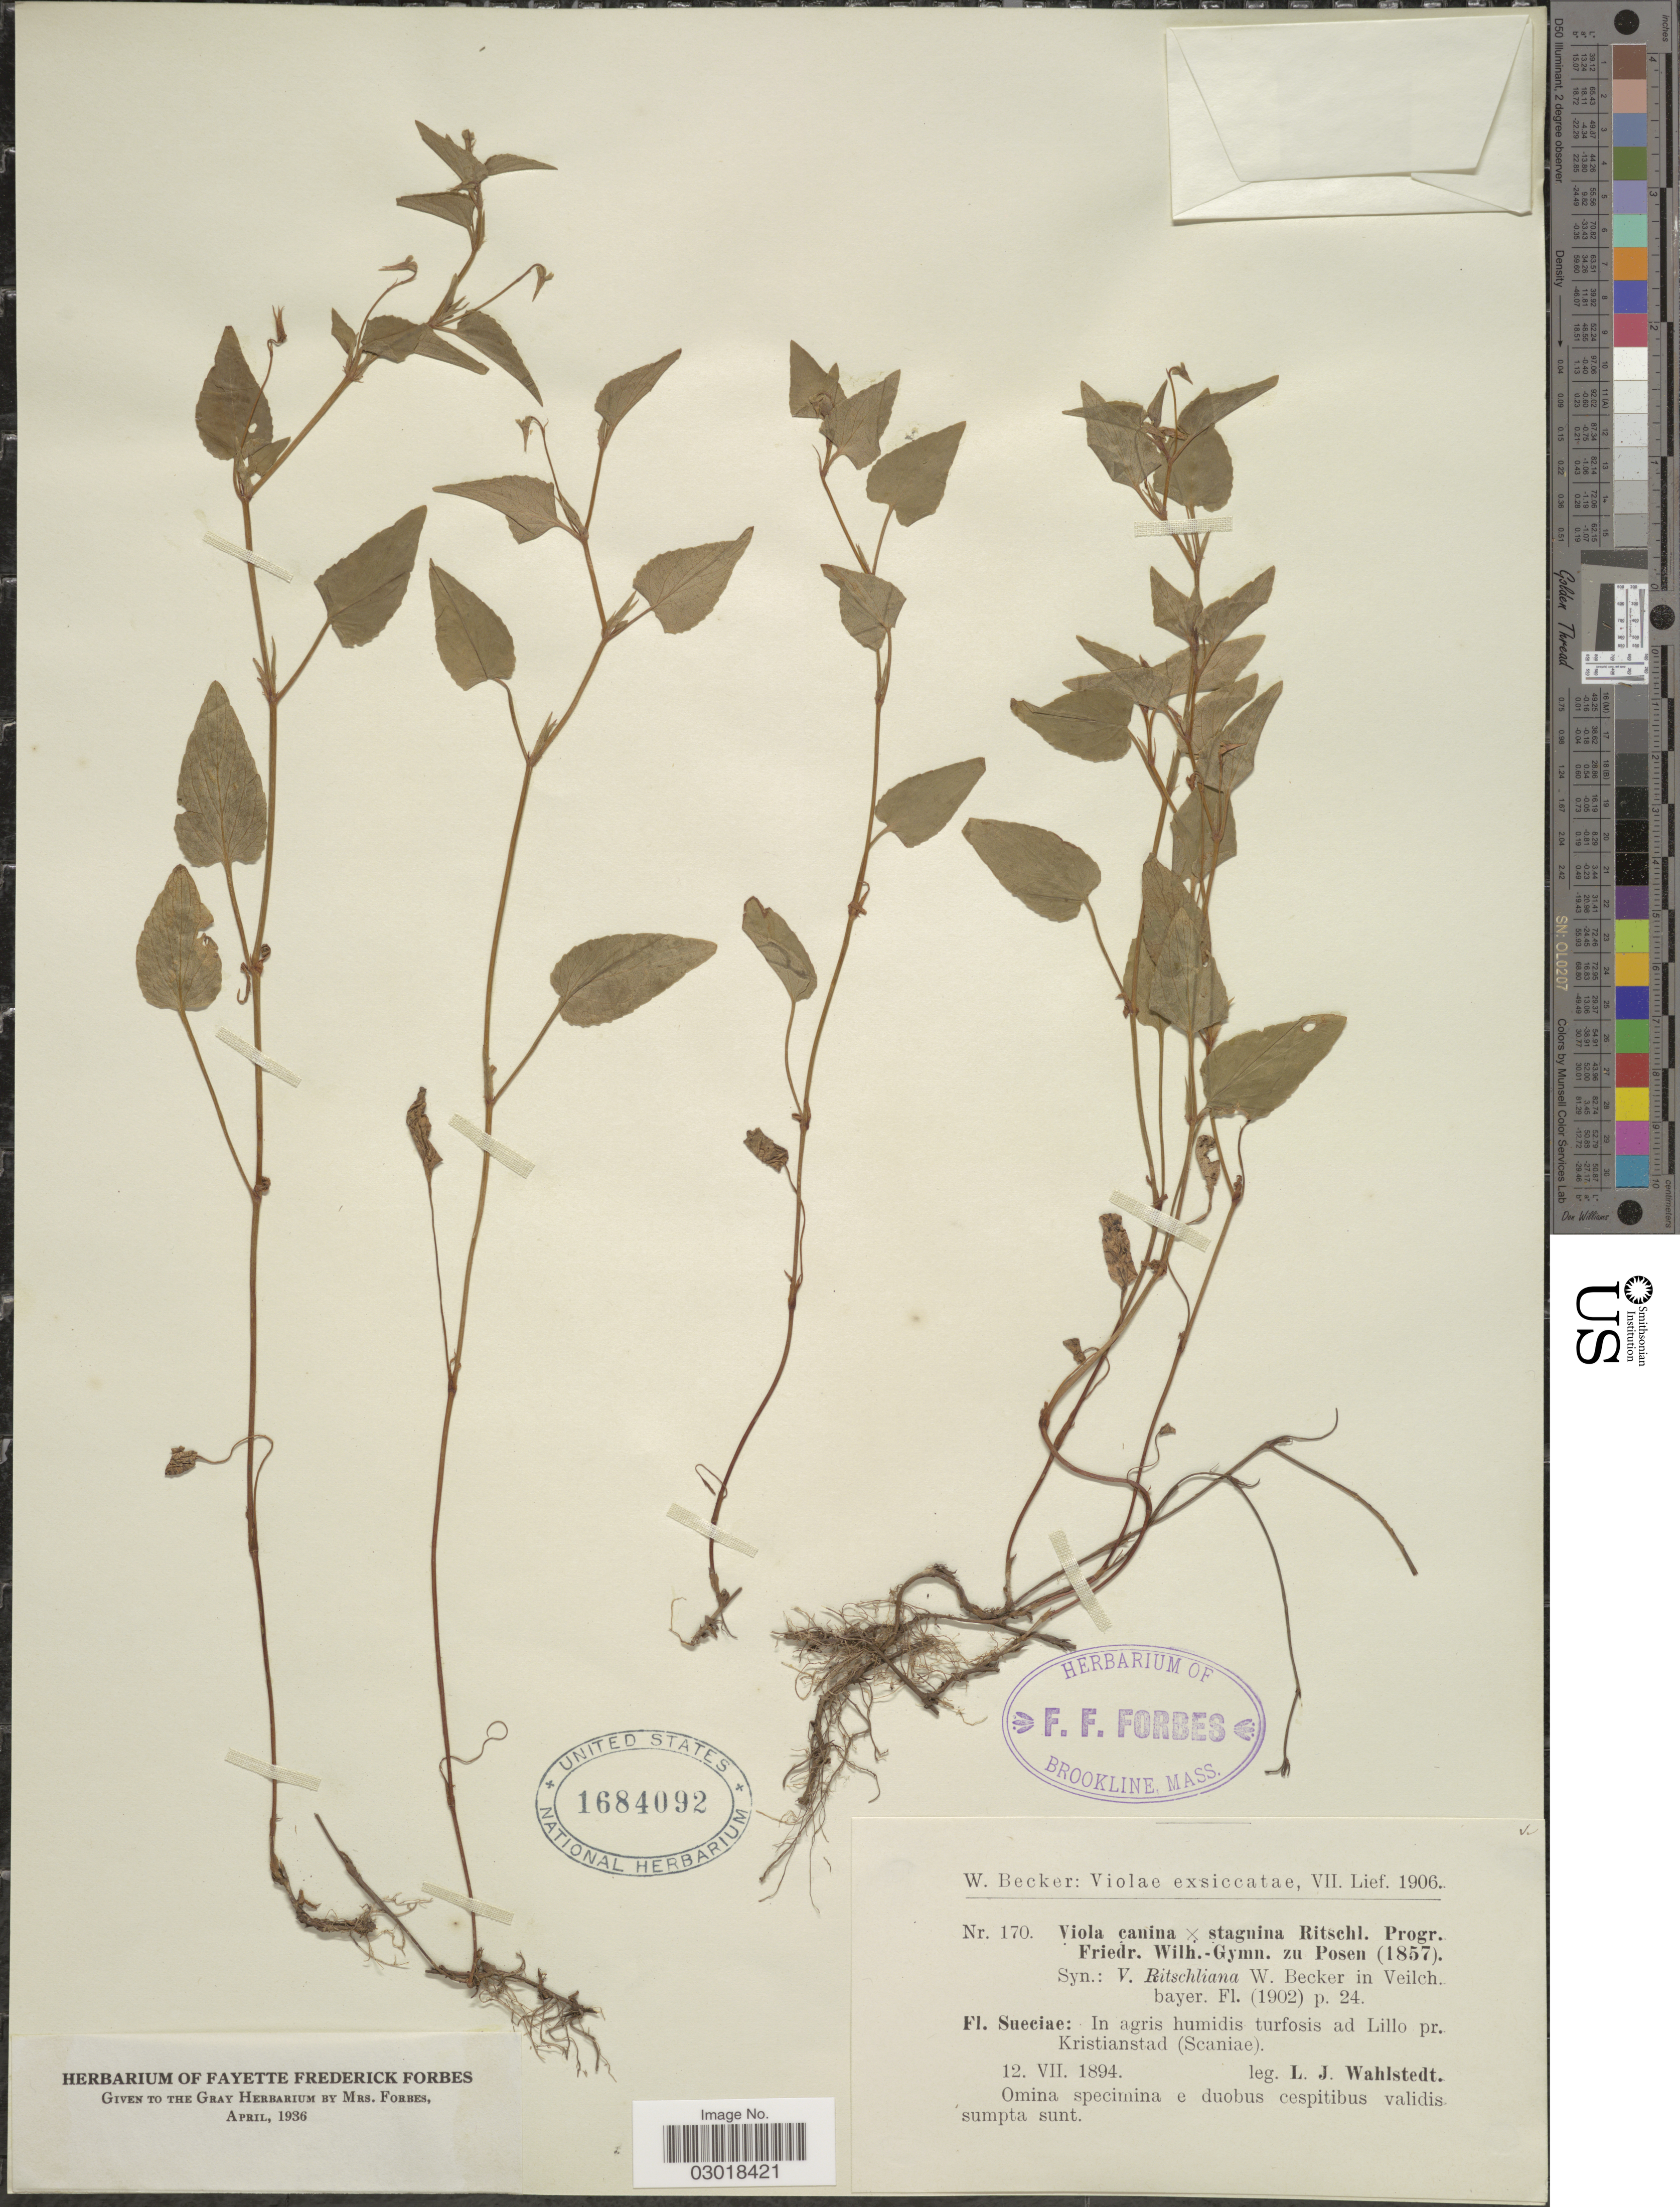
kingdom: Plantae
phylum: Tracheophyta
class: Magnoliopsida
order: Malpighiales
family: Violaceae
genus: Viola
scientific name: Viola canina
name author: L.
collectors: L. J. Wahlstedt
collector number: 170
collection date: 1894-07-12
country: Sweden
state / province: Skåne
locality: Sueciae: In agris humidis turfosis ad Lillo pr. Kristianstad (Scaniae).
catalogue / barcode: US 1684092